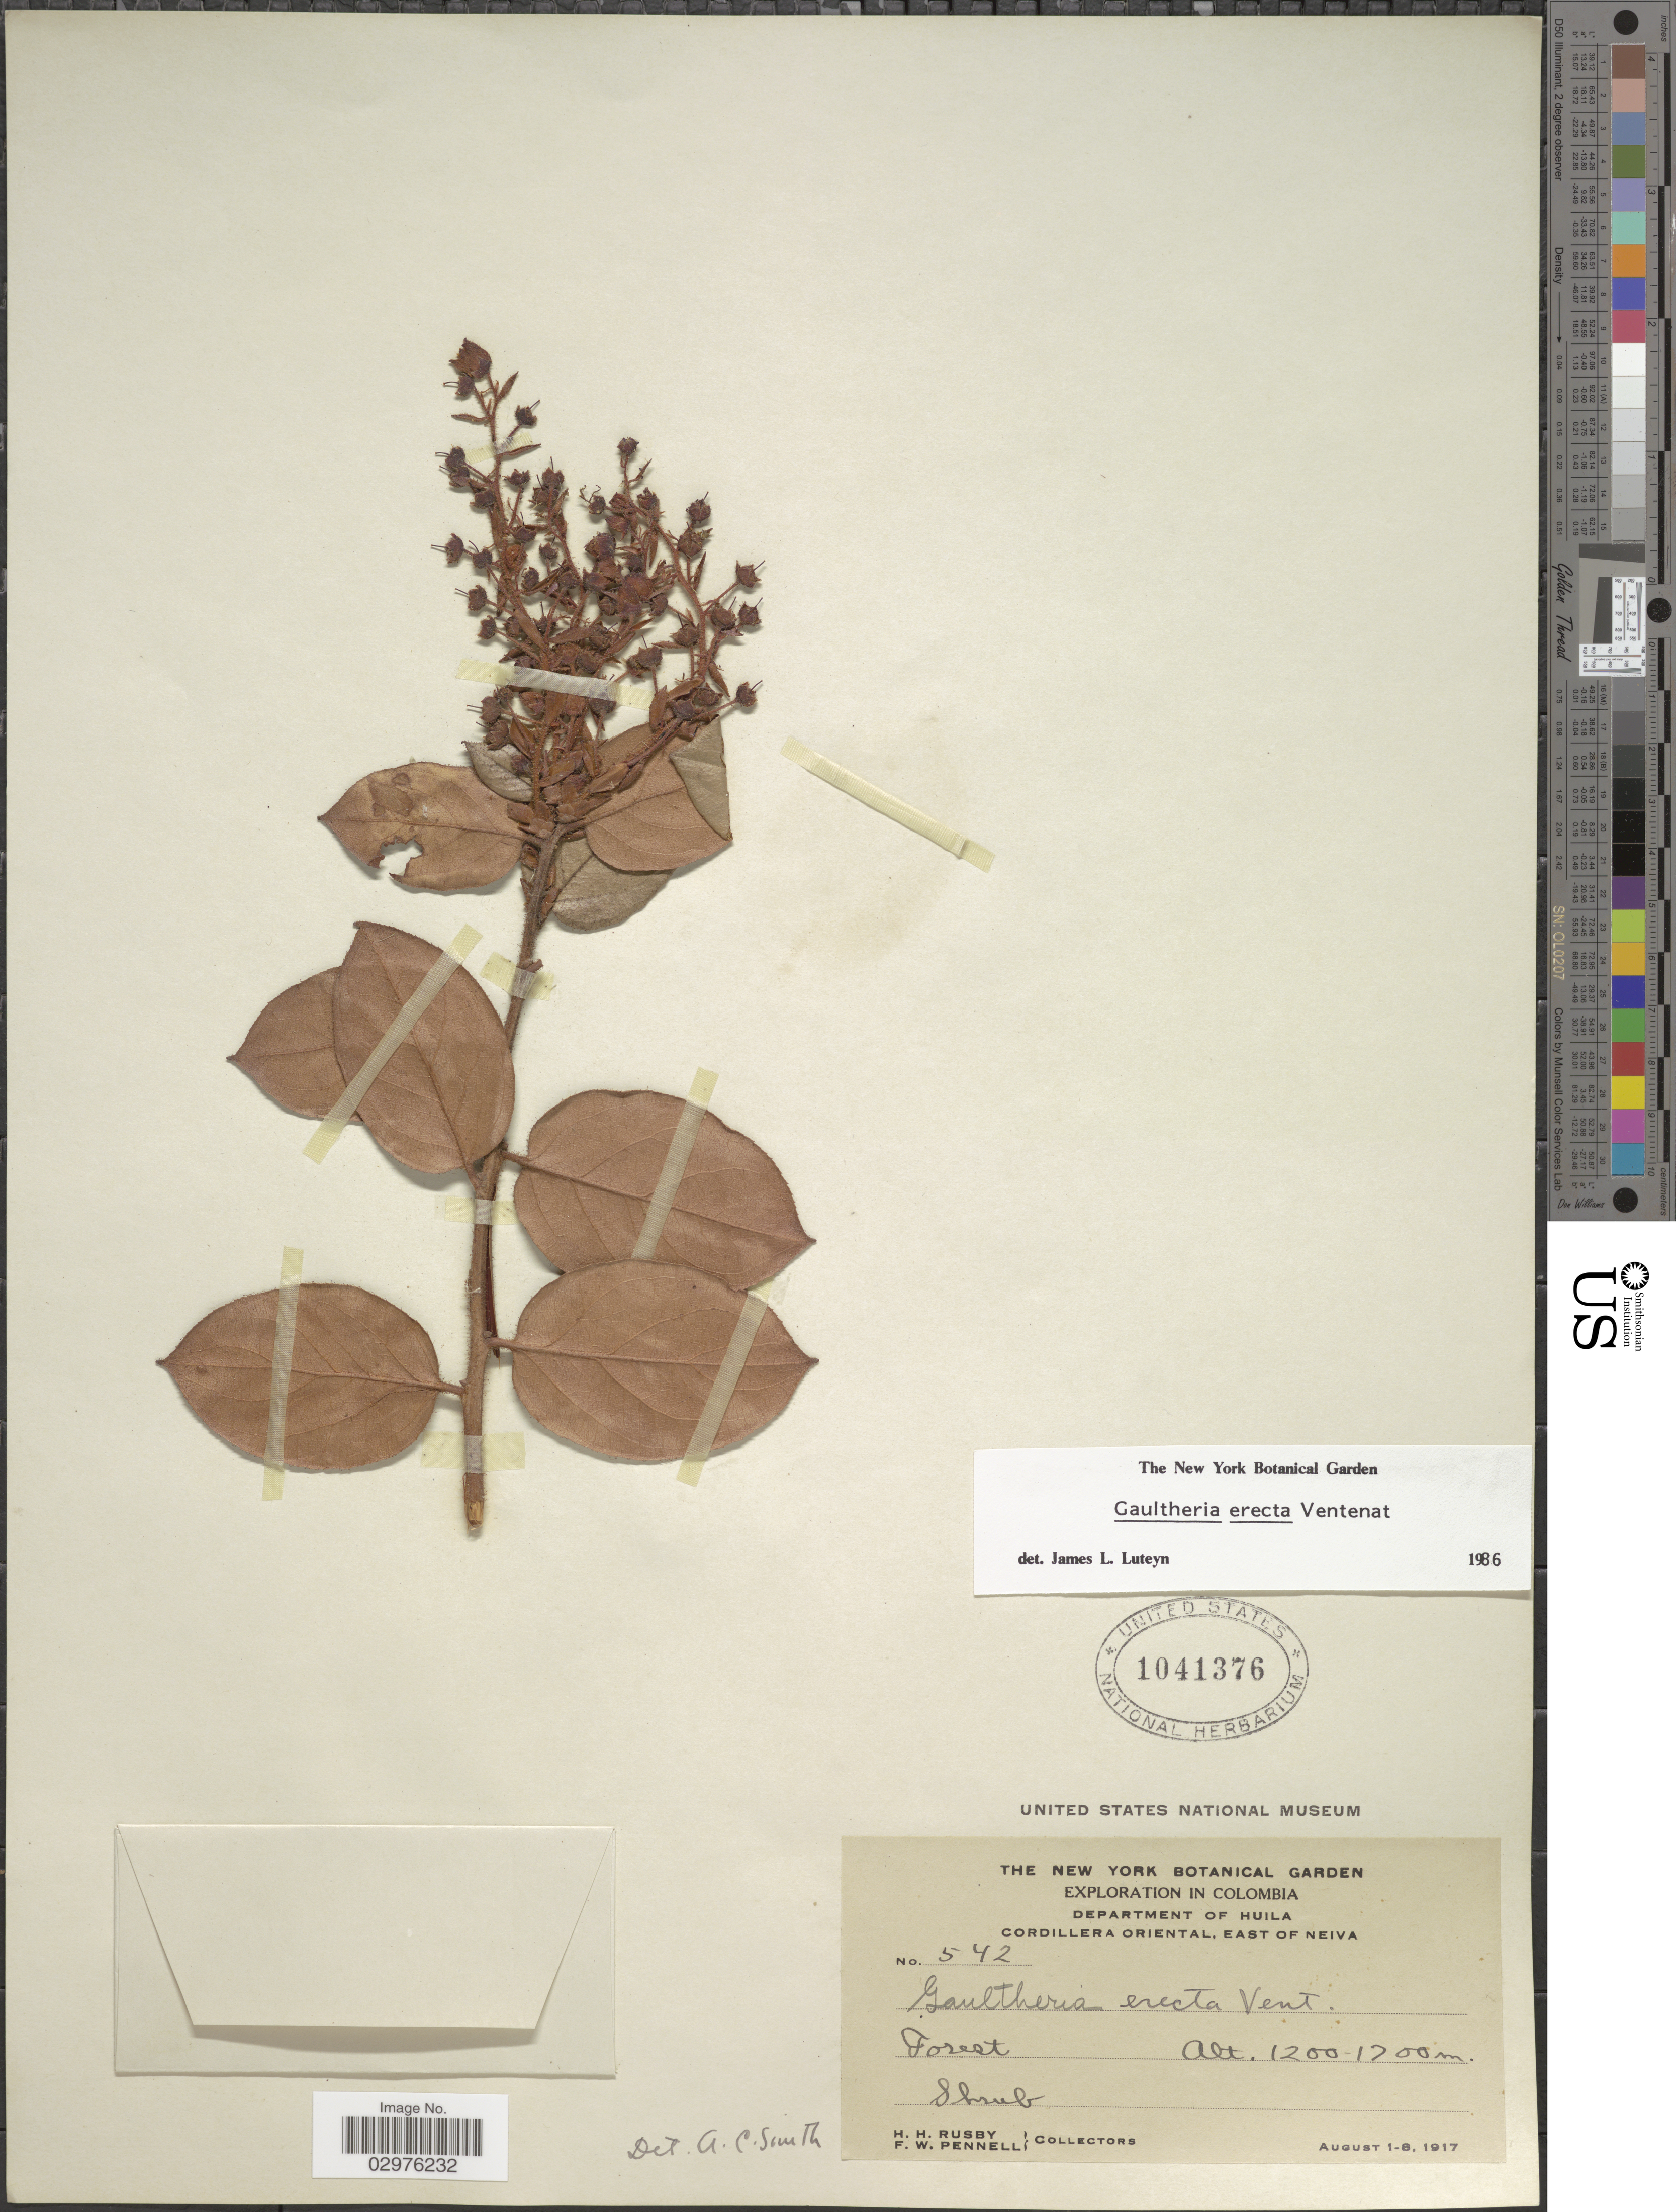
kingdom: Plantae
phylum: Tracheophyta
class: Magnoliopsida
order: Ericales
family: Ericaceae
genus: Gaultheria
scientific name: Gaultheria erecta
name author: Vent.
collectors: H. H. Rusby & F. W. Pennell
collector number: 542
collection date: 1917-08-01/1917-08-08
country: Colombia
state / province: Huila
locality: Department of Huila. Cordillera Oriental, East of Neiva. Forest.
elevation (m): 1200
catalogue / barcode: US 1041376